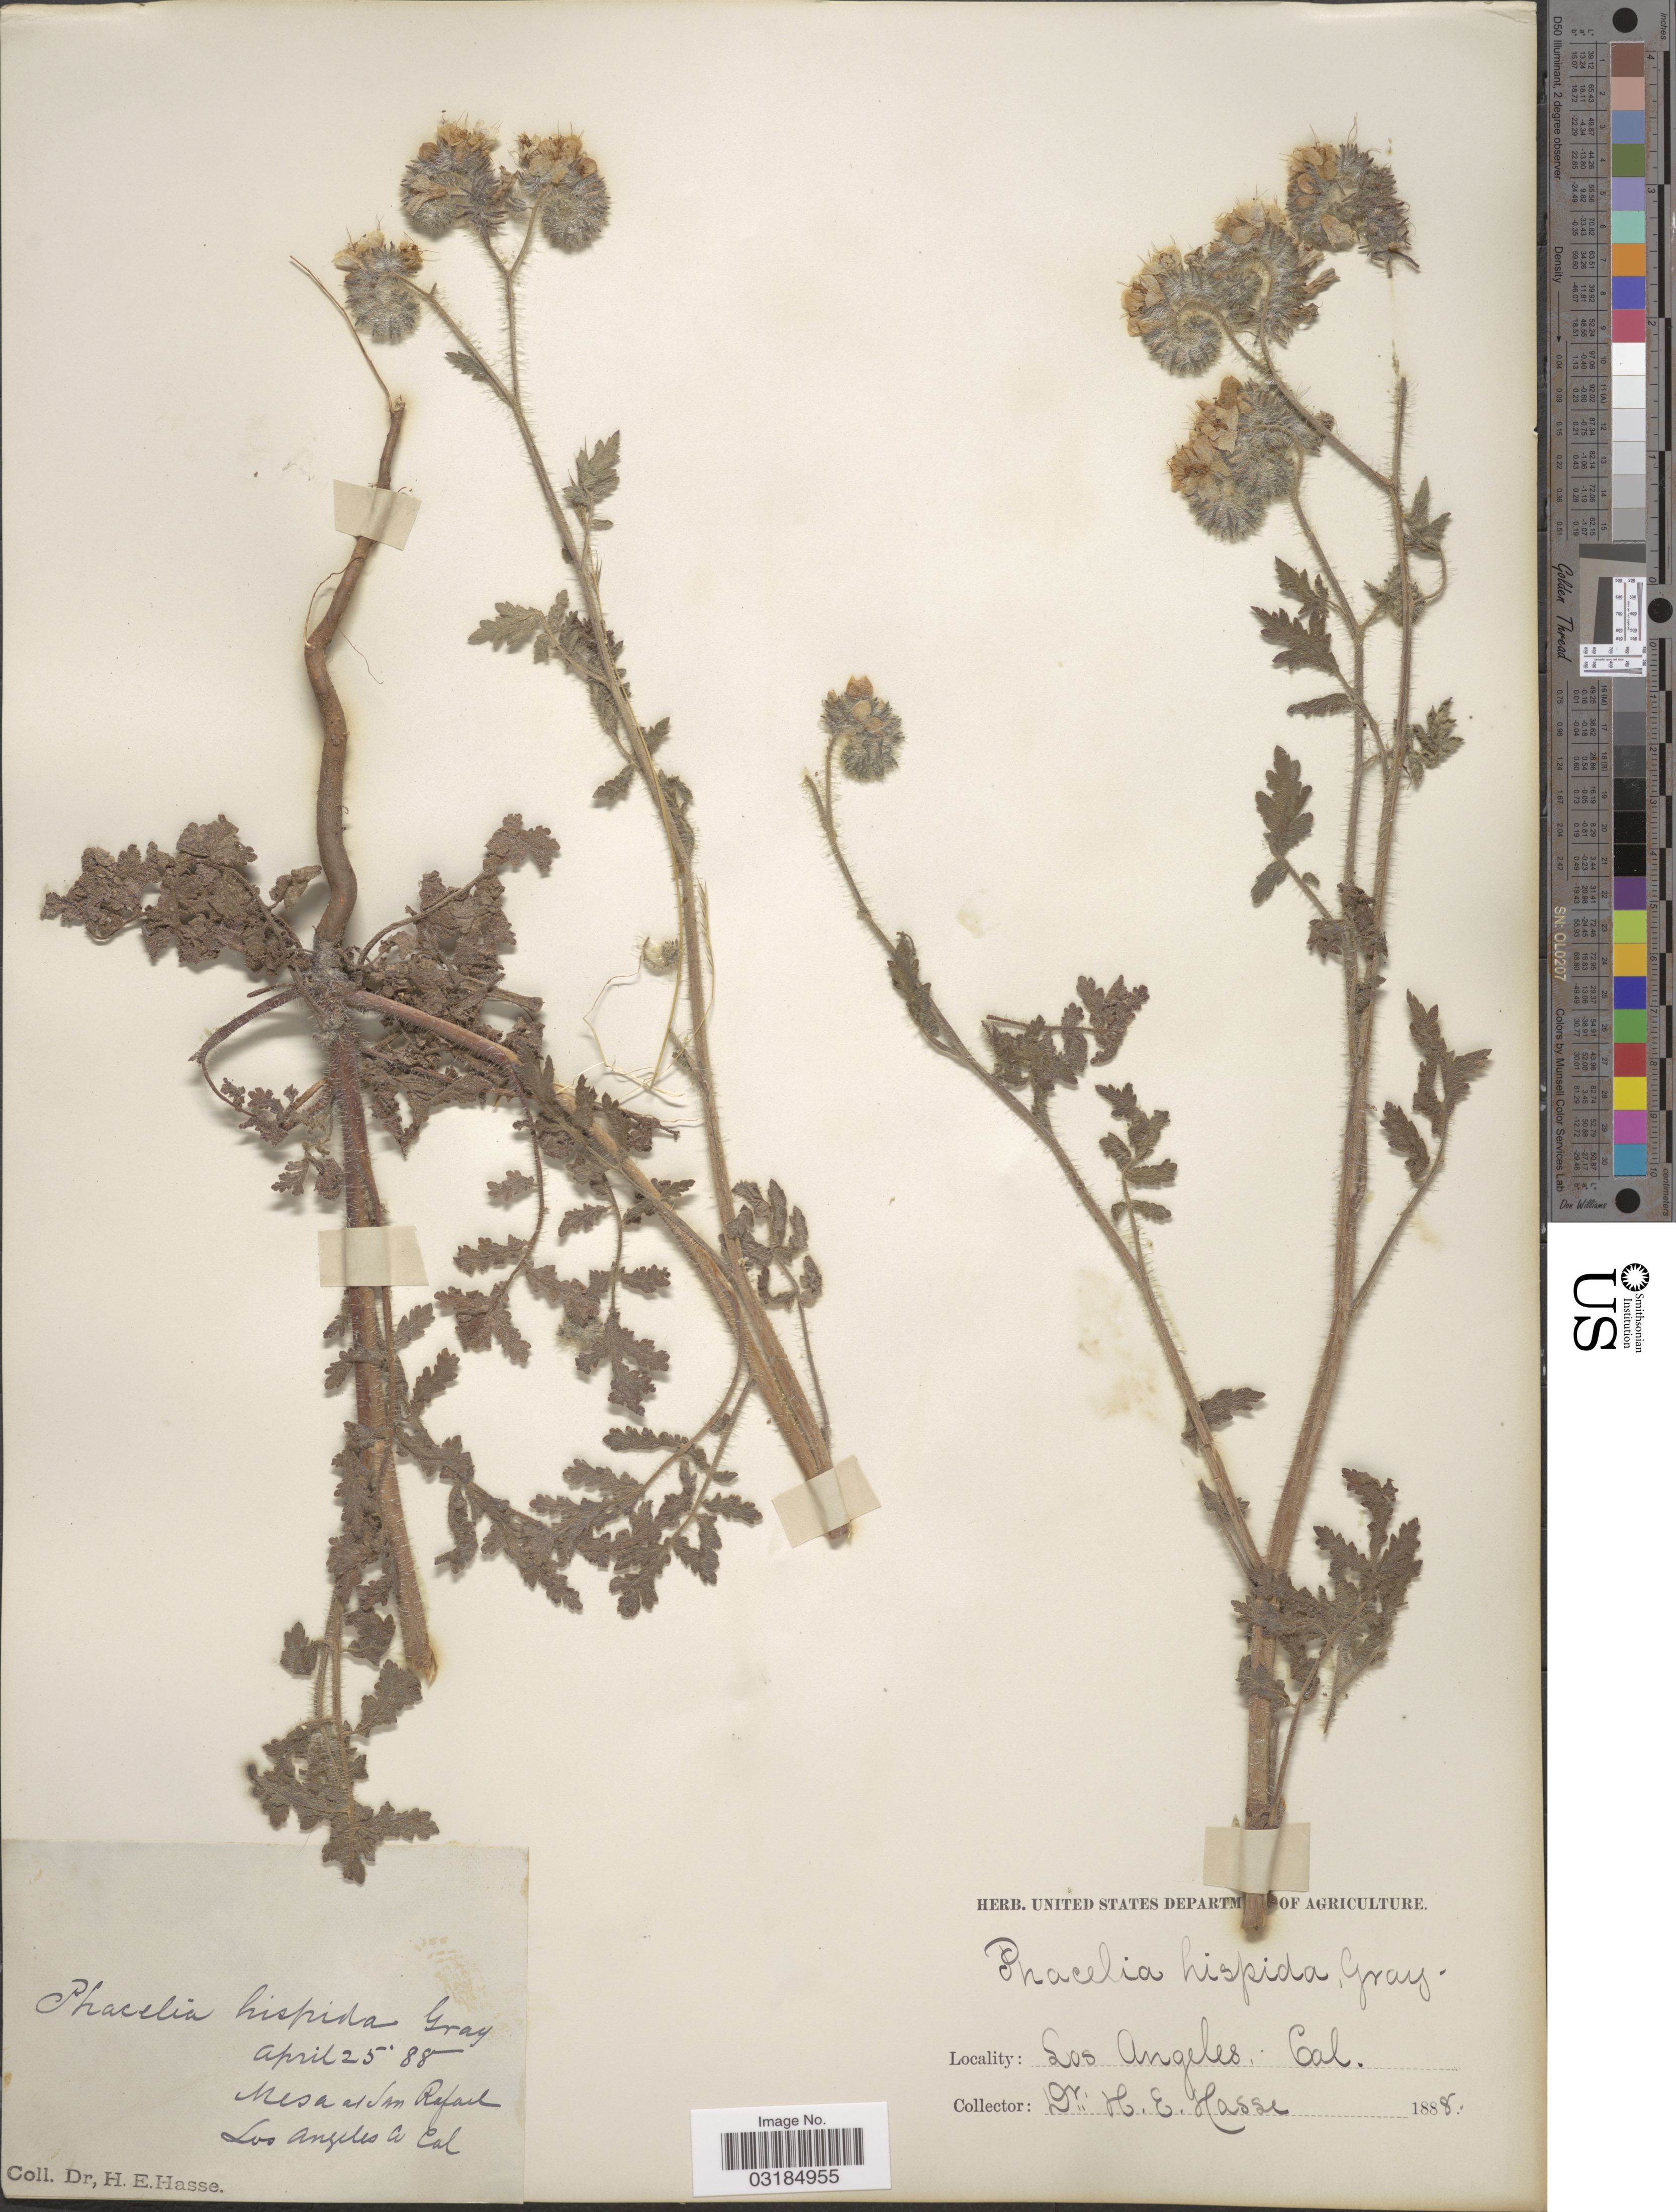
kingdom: Plantae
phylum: Tracheophyta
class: Magnoliopsida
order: Boraginales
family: Hydrophyllaceae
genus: Phacelia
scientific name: Phacelia cicutaria var. hispida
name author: (A. Gray) J.T. Howell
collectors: H. E. Hasse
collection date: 1888-04-25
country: United States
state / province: California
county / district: Los Angeles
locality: Los Angeles Co. Mesa at San Rafael.